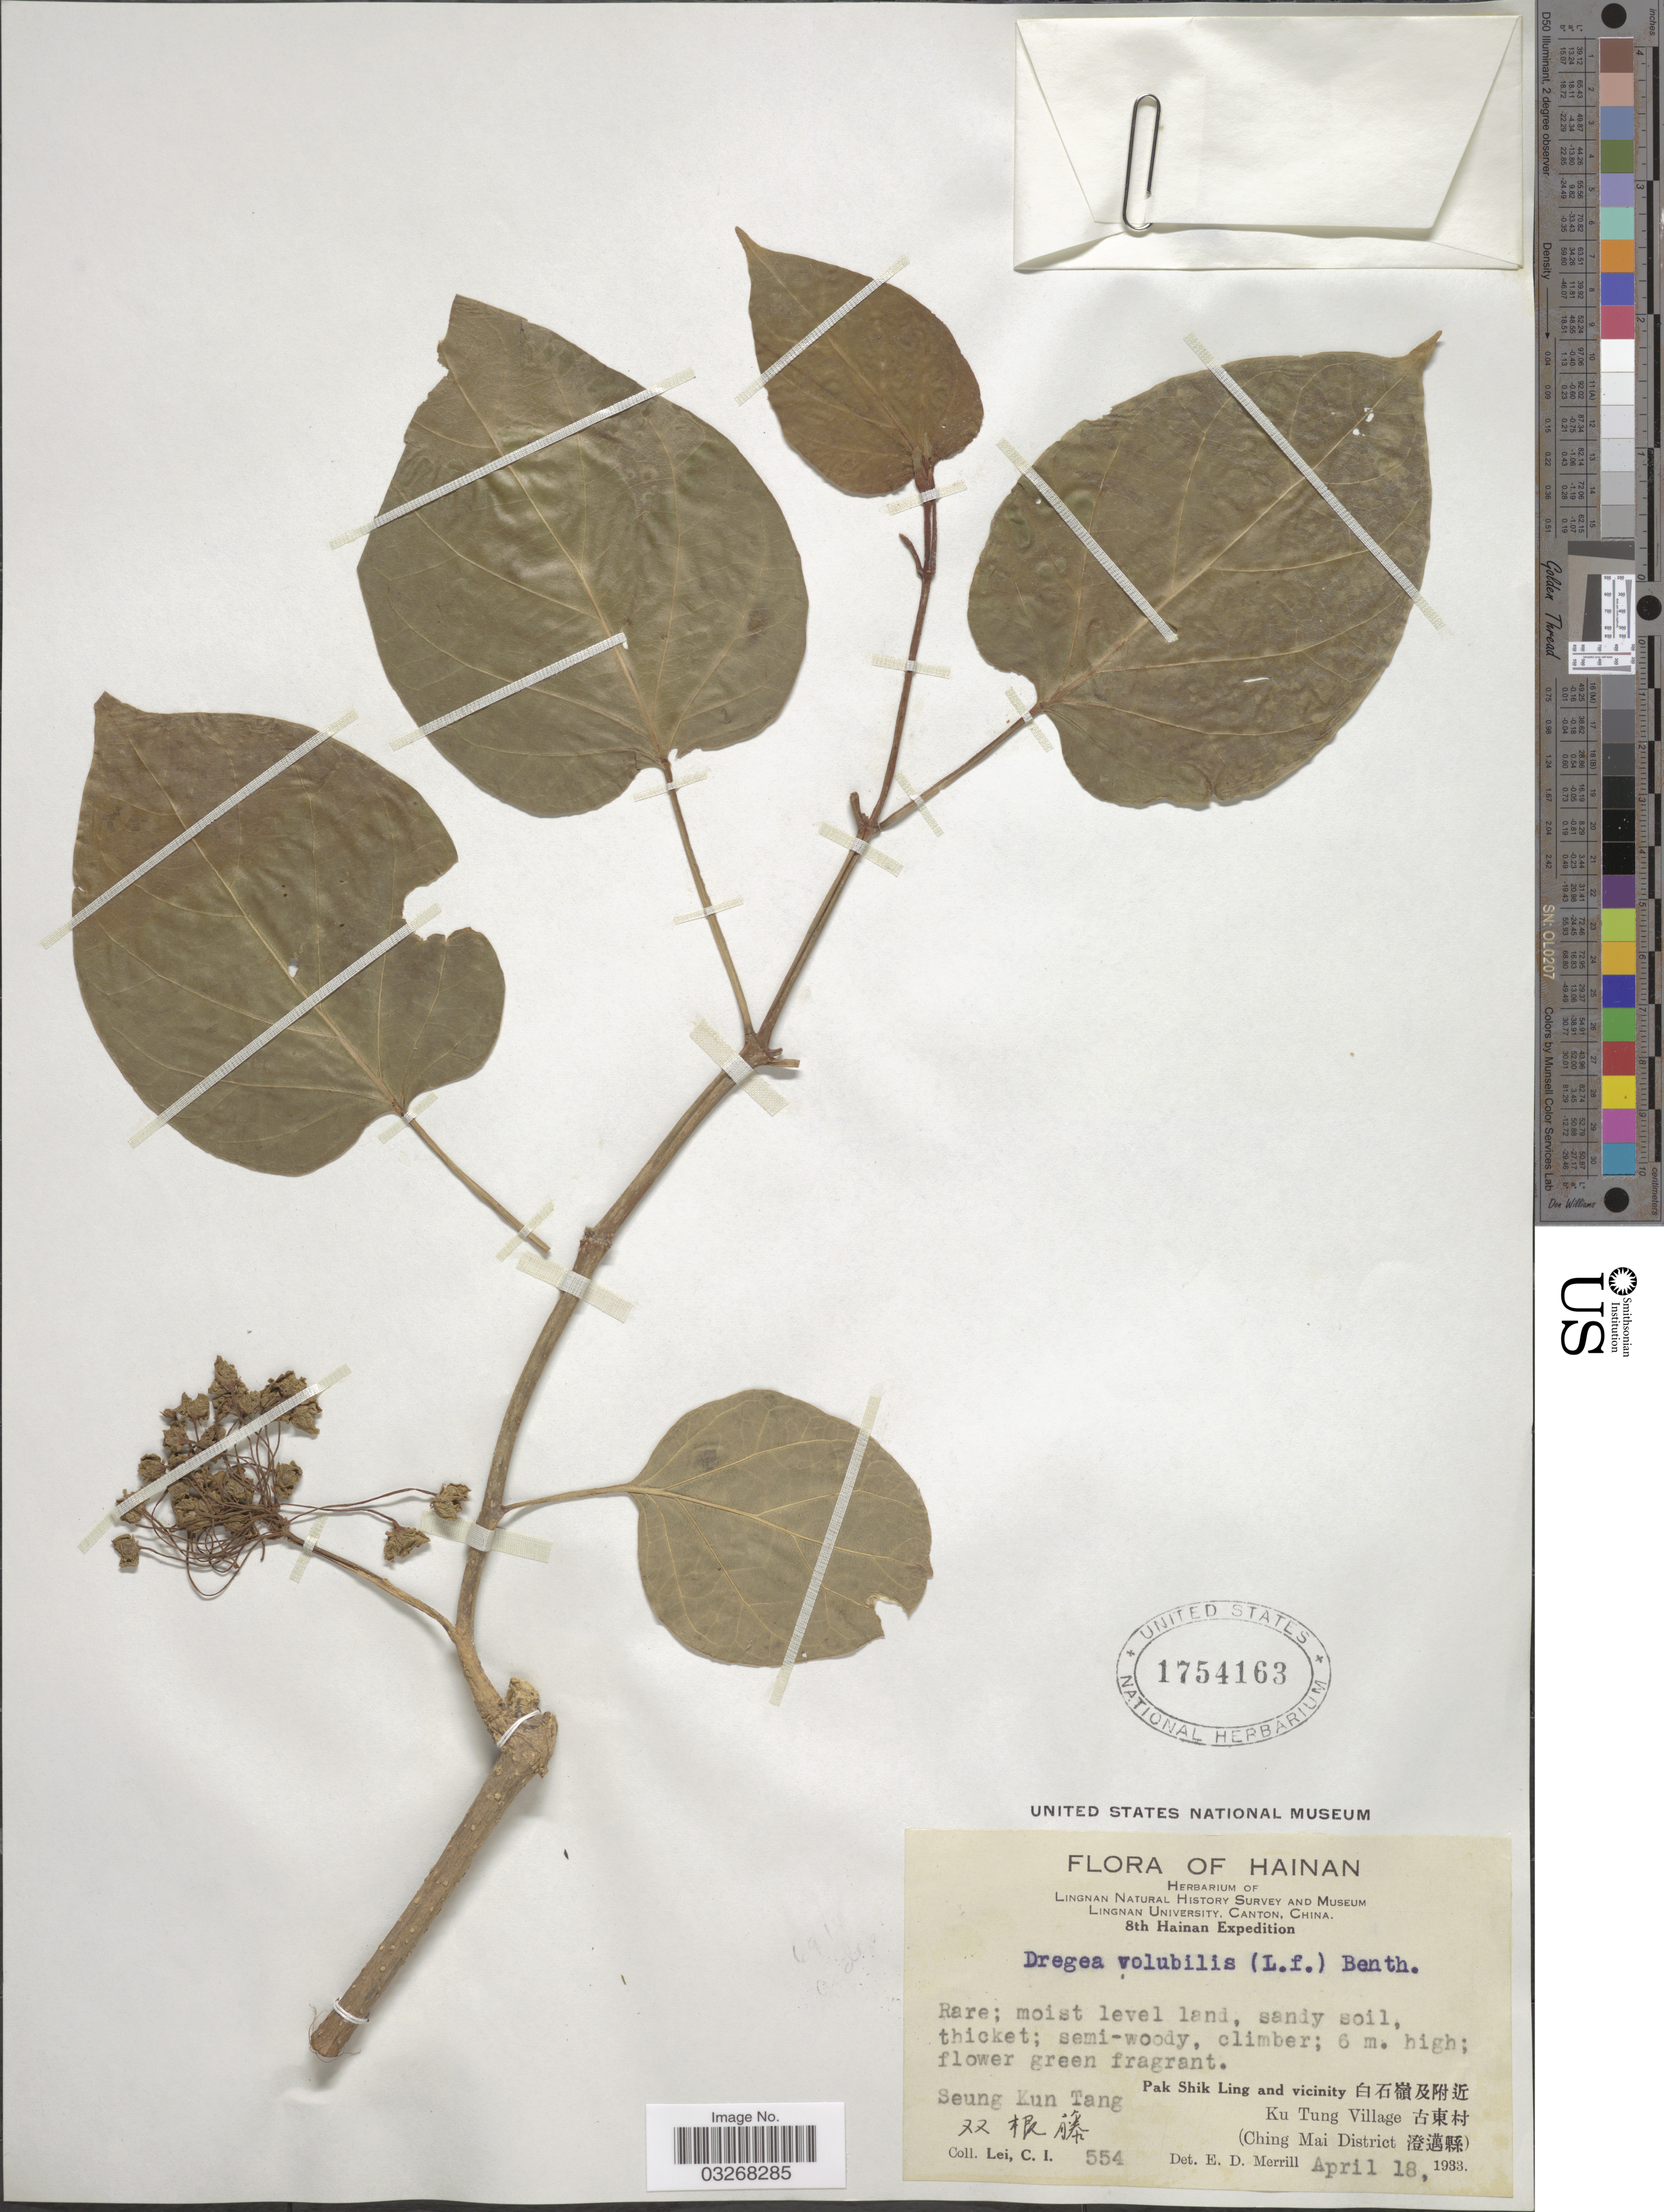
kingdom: Plantae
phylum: Tracheophyta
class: Magnoliopsida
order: Gentianales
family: Apocynaceae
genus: Dregea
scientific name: Dregea volubilis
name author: (L. f.) Benth. ex Hook. f.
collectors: C. I. Lei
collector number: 554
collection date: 1933-04-18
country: China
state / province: Hainan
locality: Seung Kun Tang X [unsure placement] Pak Shik Ling and vicinity X. Ku Tung Village X. (Ching Mai District X).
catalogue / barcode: US 1754163